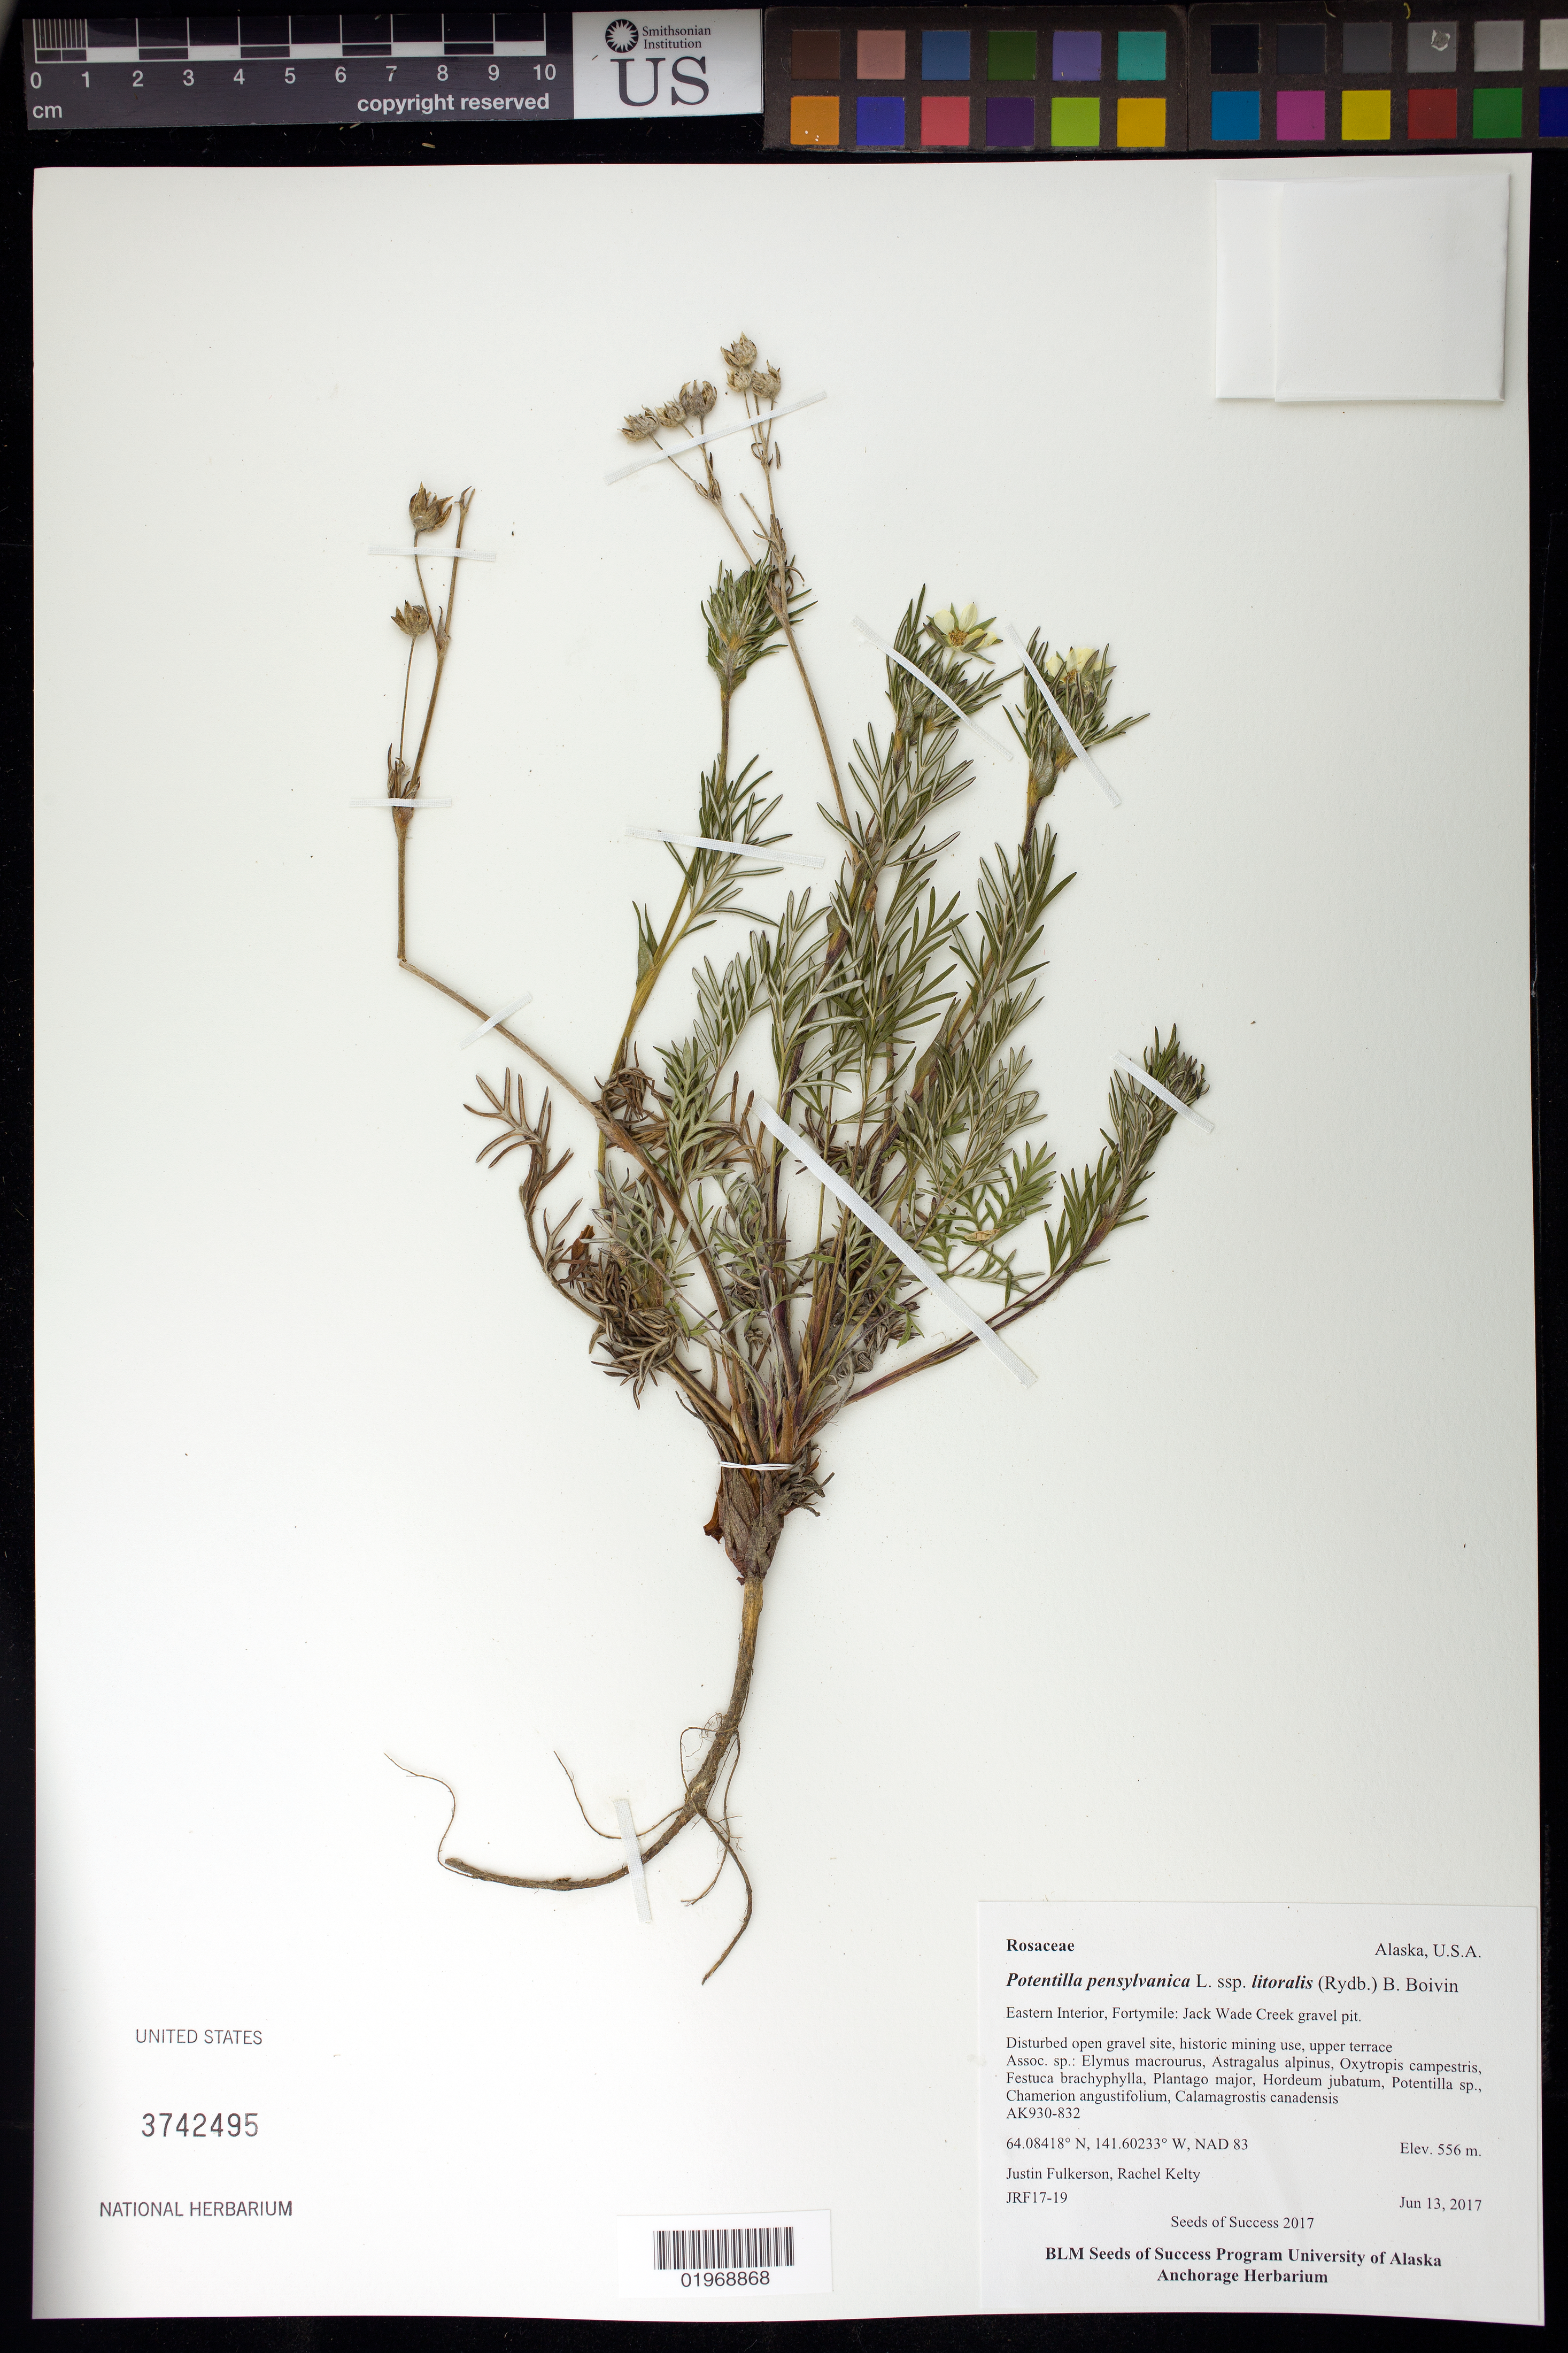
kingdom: Plantae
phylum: Tracheophyta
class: Magnoliopsida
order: Rosales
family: Rosaceae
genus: Potentilla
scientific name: Potentilla pensylvanica var. litoralis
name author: (Rydb.) B. Boivin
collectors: J. Fulkerson & R. Kelty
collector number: JRF17-19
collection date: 2017-06-13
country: United States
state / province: Alaska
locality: Eastern Interior, Fortymile: Jack Wade Creek gravel pit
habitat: Disturbed open gravel site, historic mining use, upper terrace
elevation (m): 556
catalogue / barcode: US 3742495